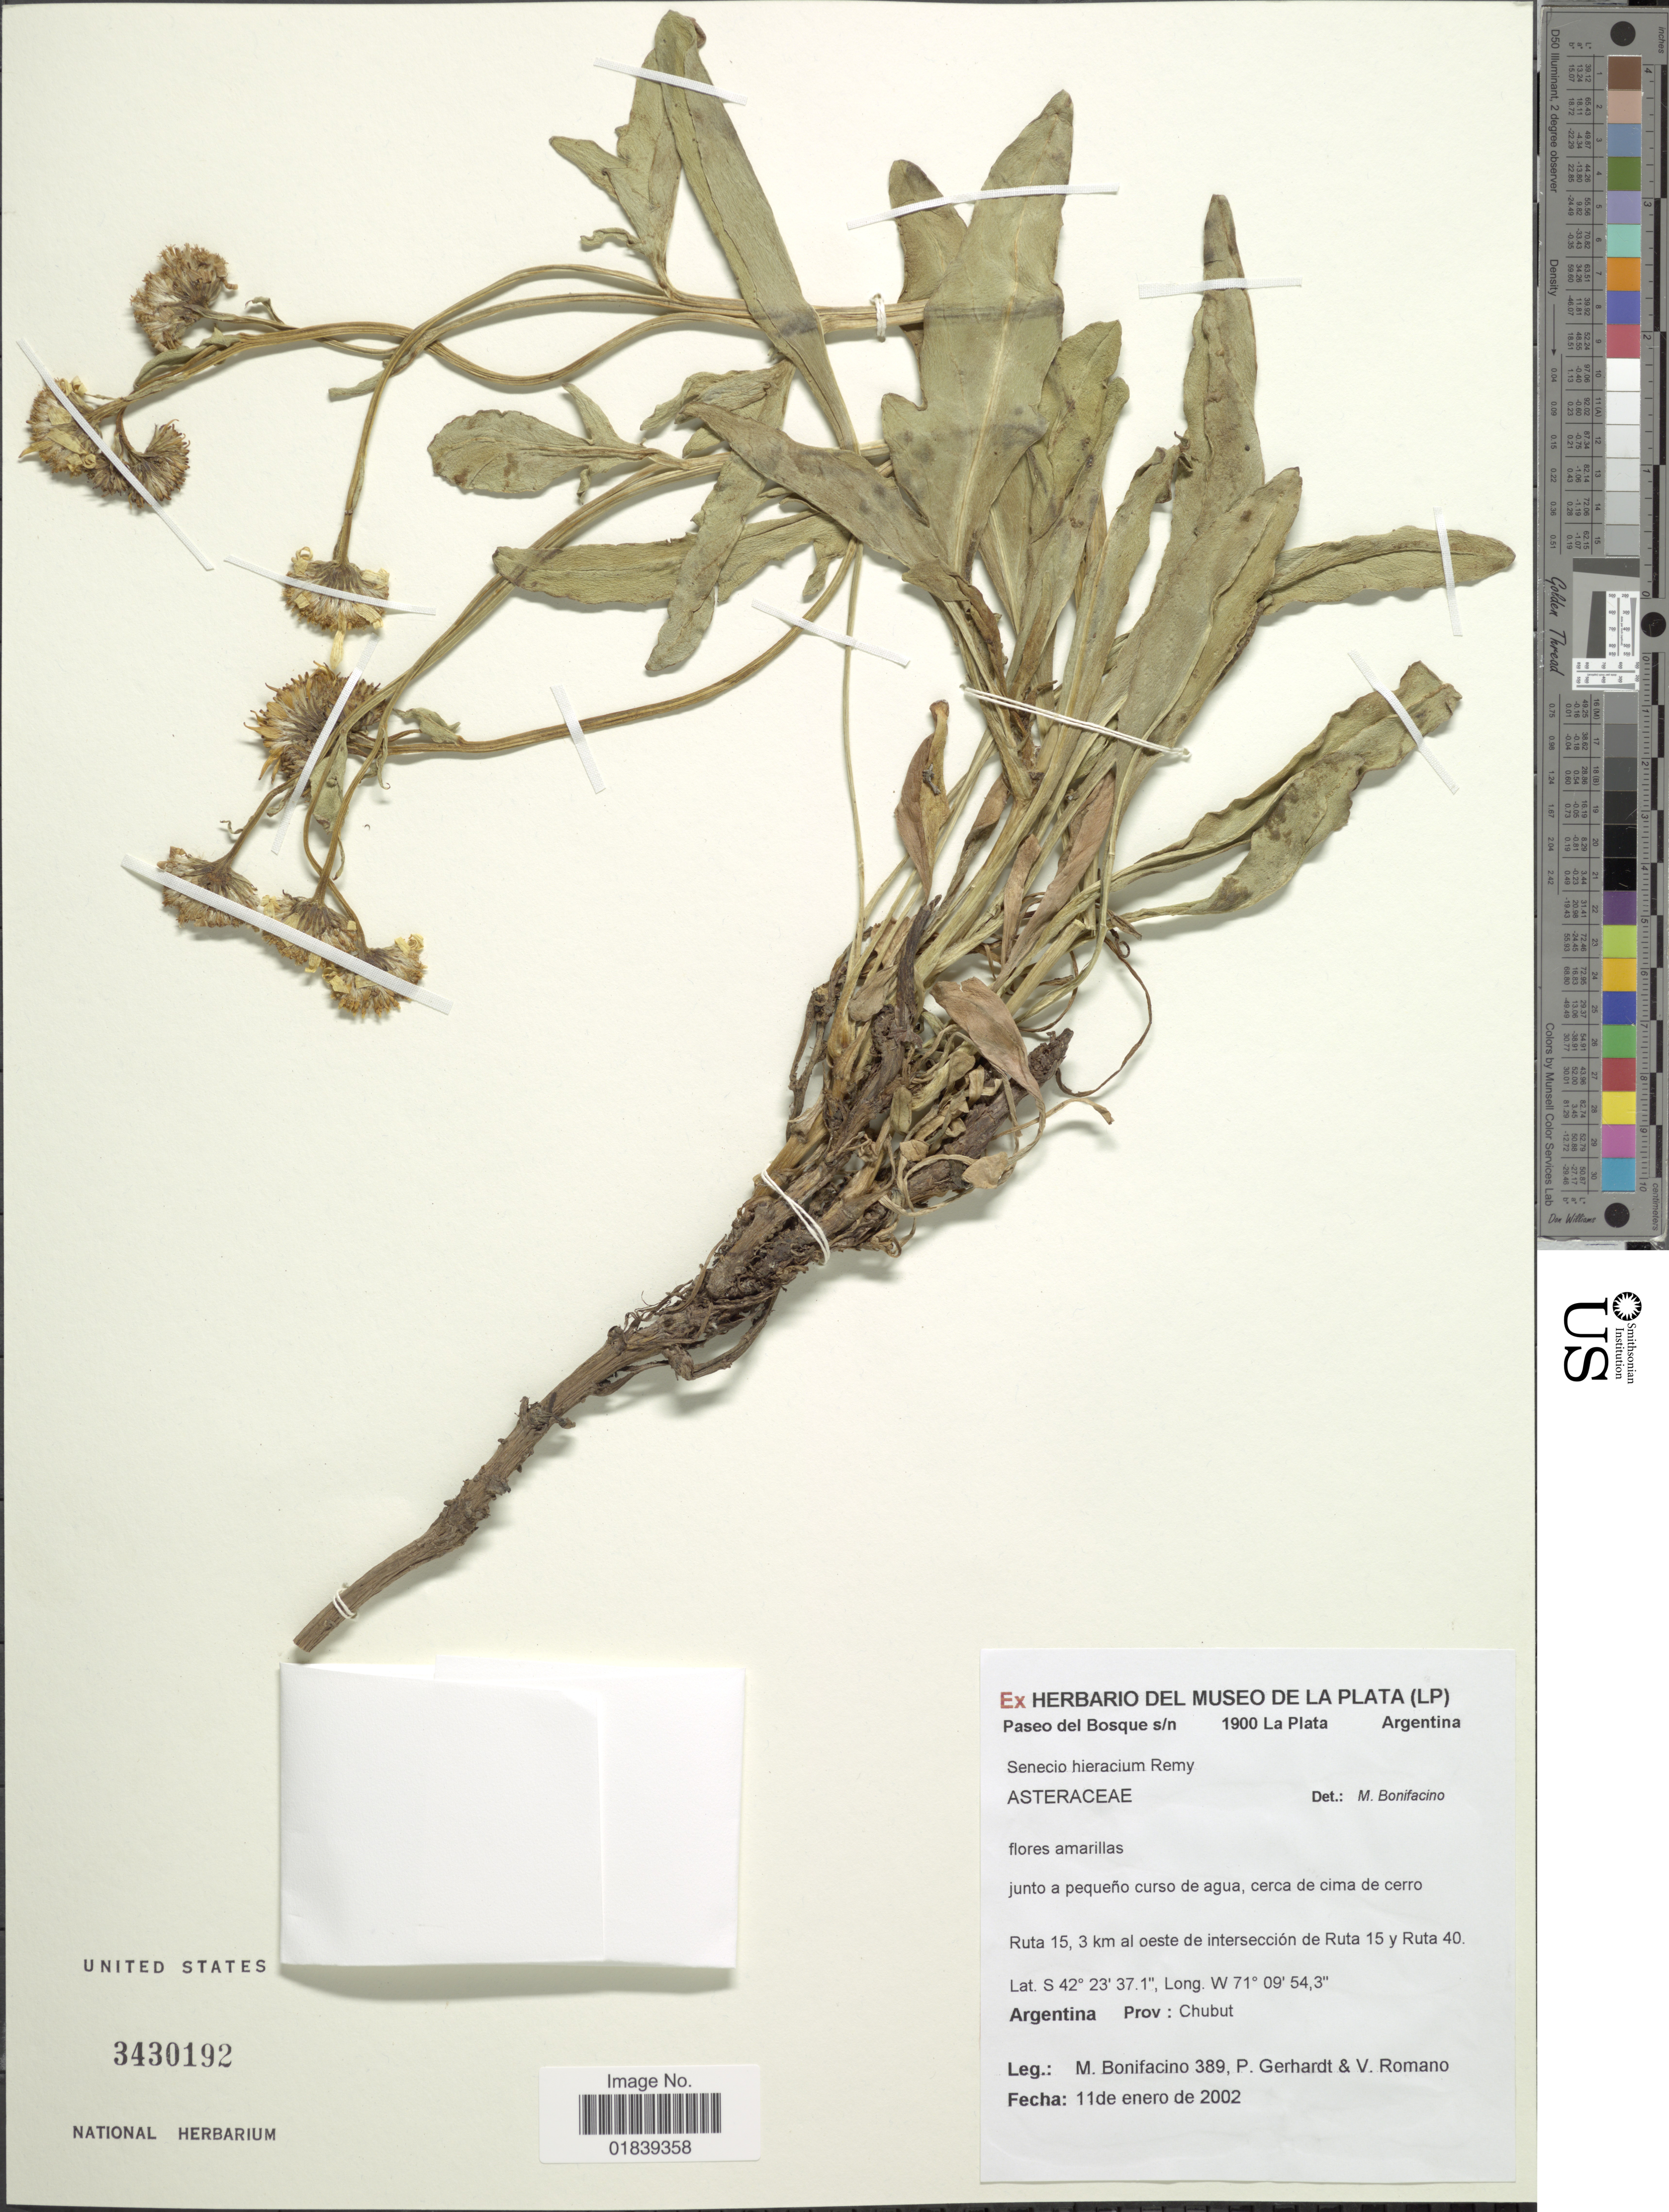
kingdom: Plantae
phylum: Tracheophyta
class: Magnoliopsida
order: Asterales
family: Asteraceae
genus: Senecio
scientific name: Senecio hieracium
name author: J. Rémy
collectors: M. Bonifacino, P. Gerhardt & V. Romano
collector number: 0389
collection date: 2002-01-11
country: Argentina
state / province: Chubut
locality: Ruta 15, 3 km al oeste de intersection de Ruta 15 y Ruta 40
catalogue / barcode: US 3430192